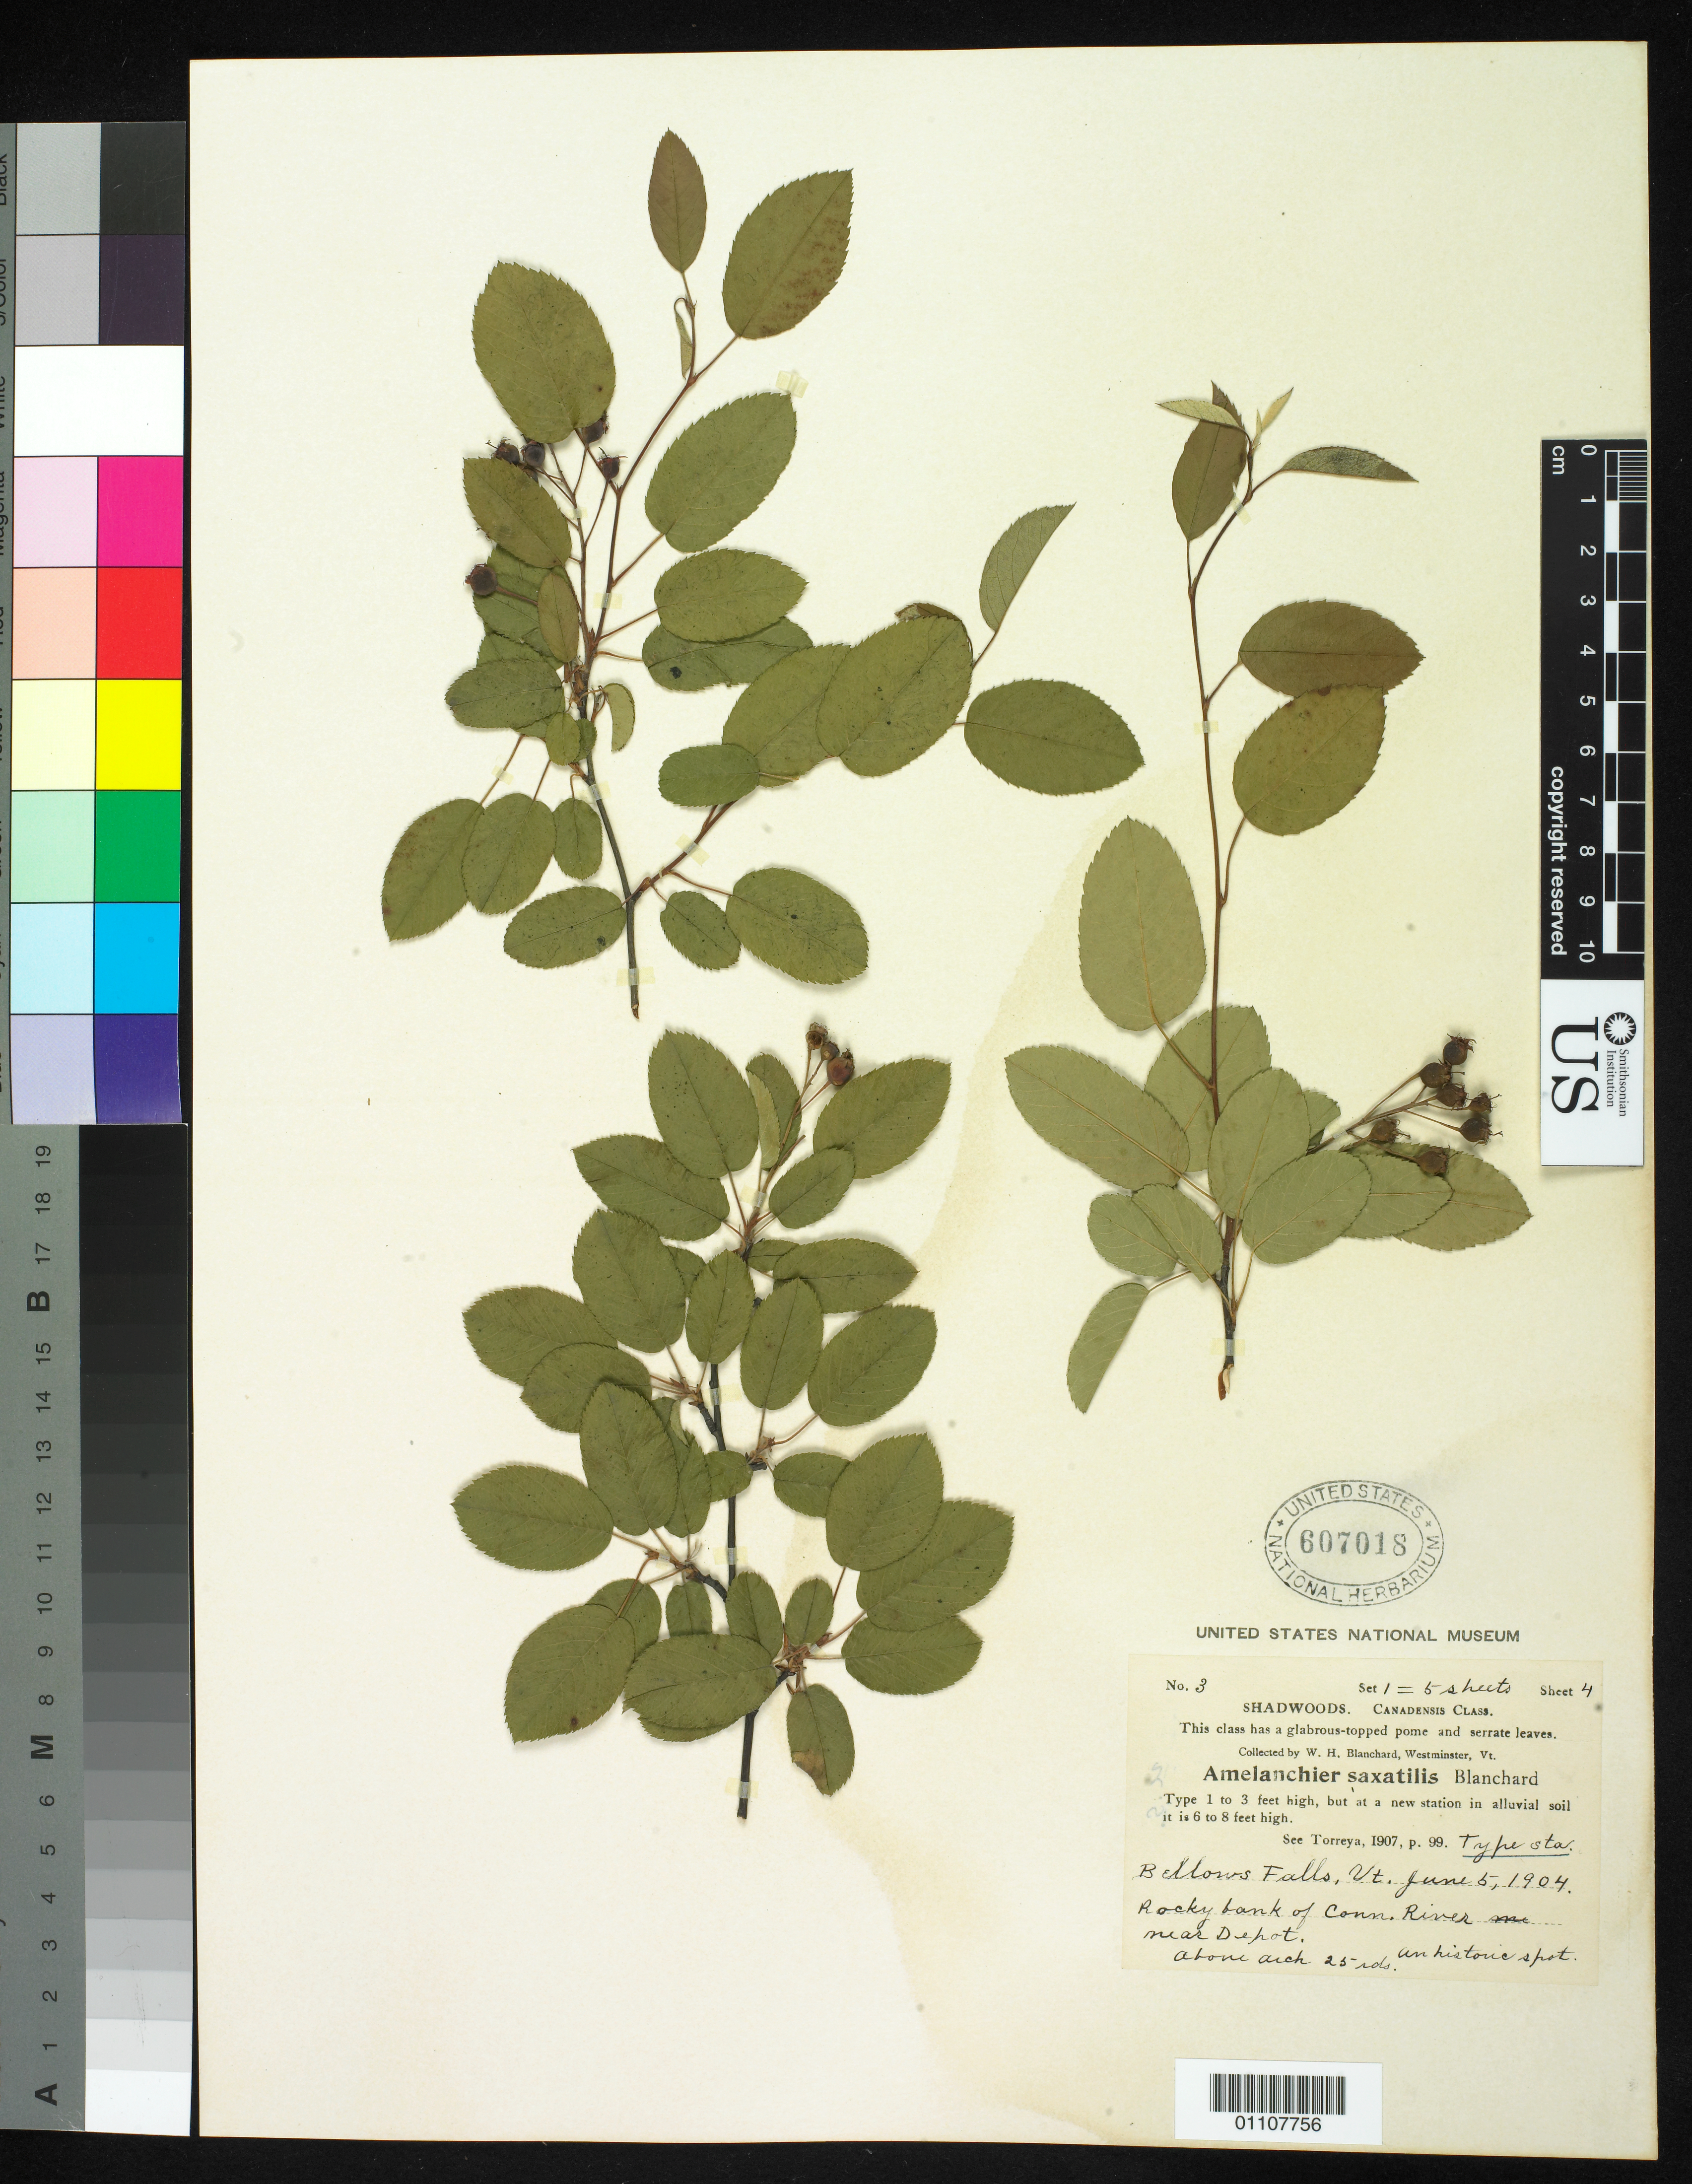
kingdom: Plantae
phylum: Tracheophyta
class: Magnoliopsida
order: Rosales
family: Rosaceae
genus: Amelanchier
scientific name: Amelanchier saxatilis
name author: Blanch.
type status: Possible Syntype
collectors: W. H. Blanchard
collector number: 3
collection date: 1904-06-05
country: United States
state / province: Vermont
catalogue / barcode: US 607018